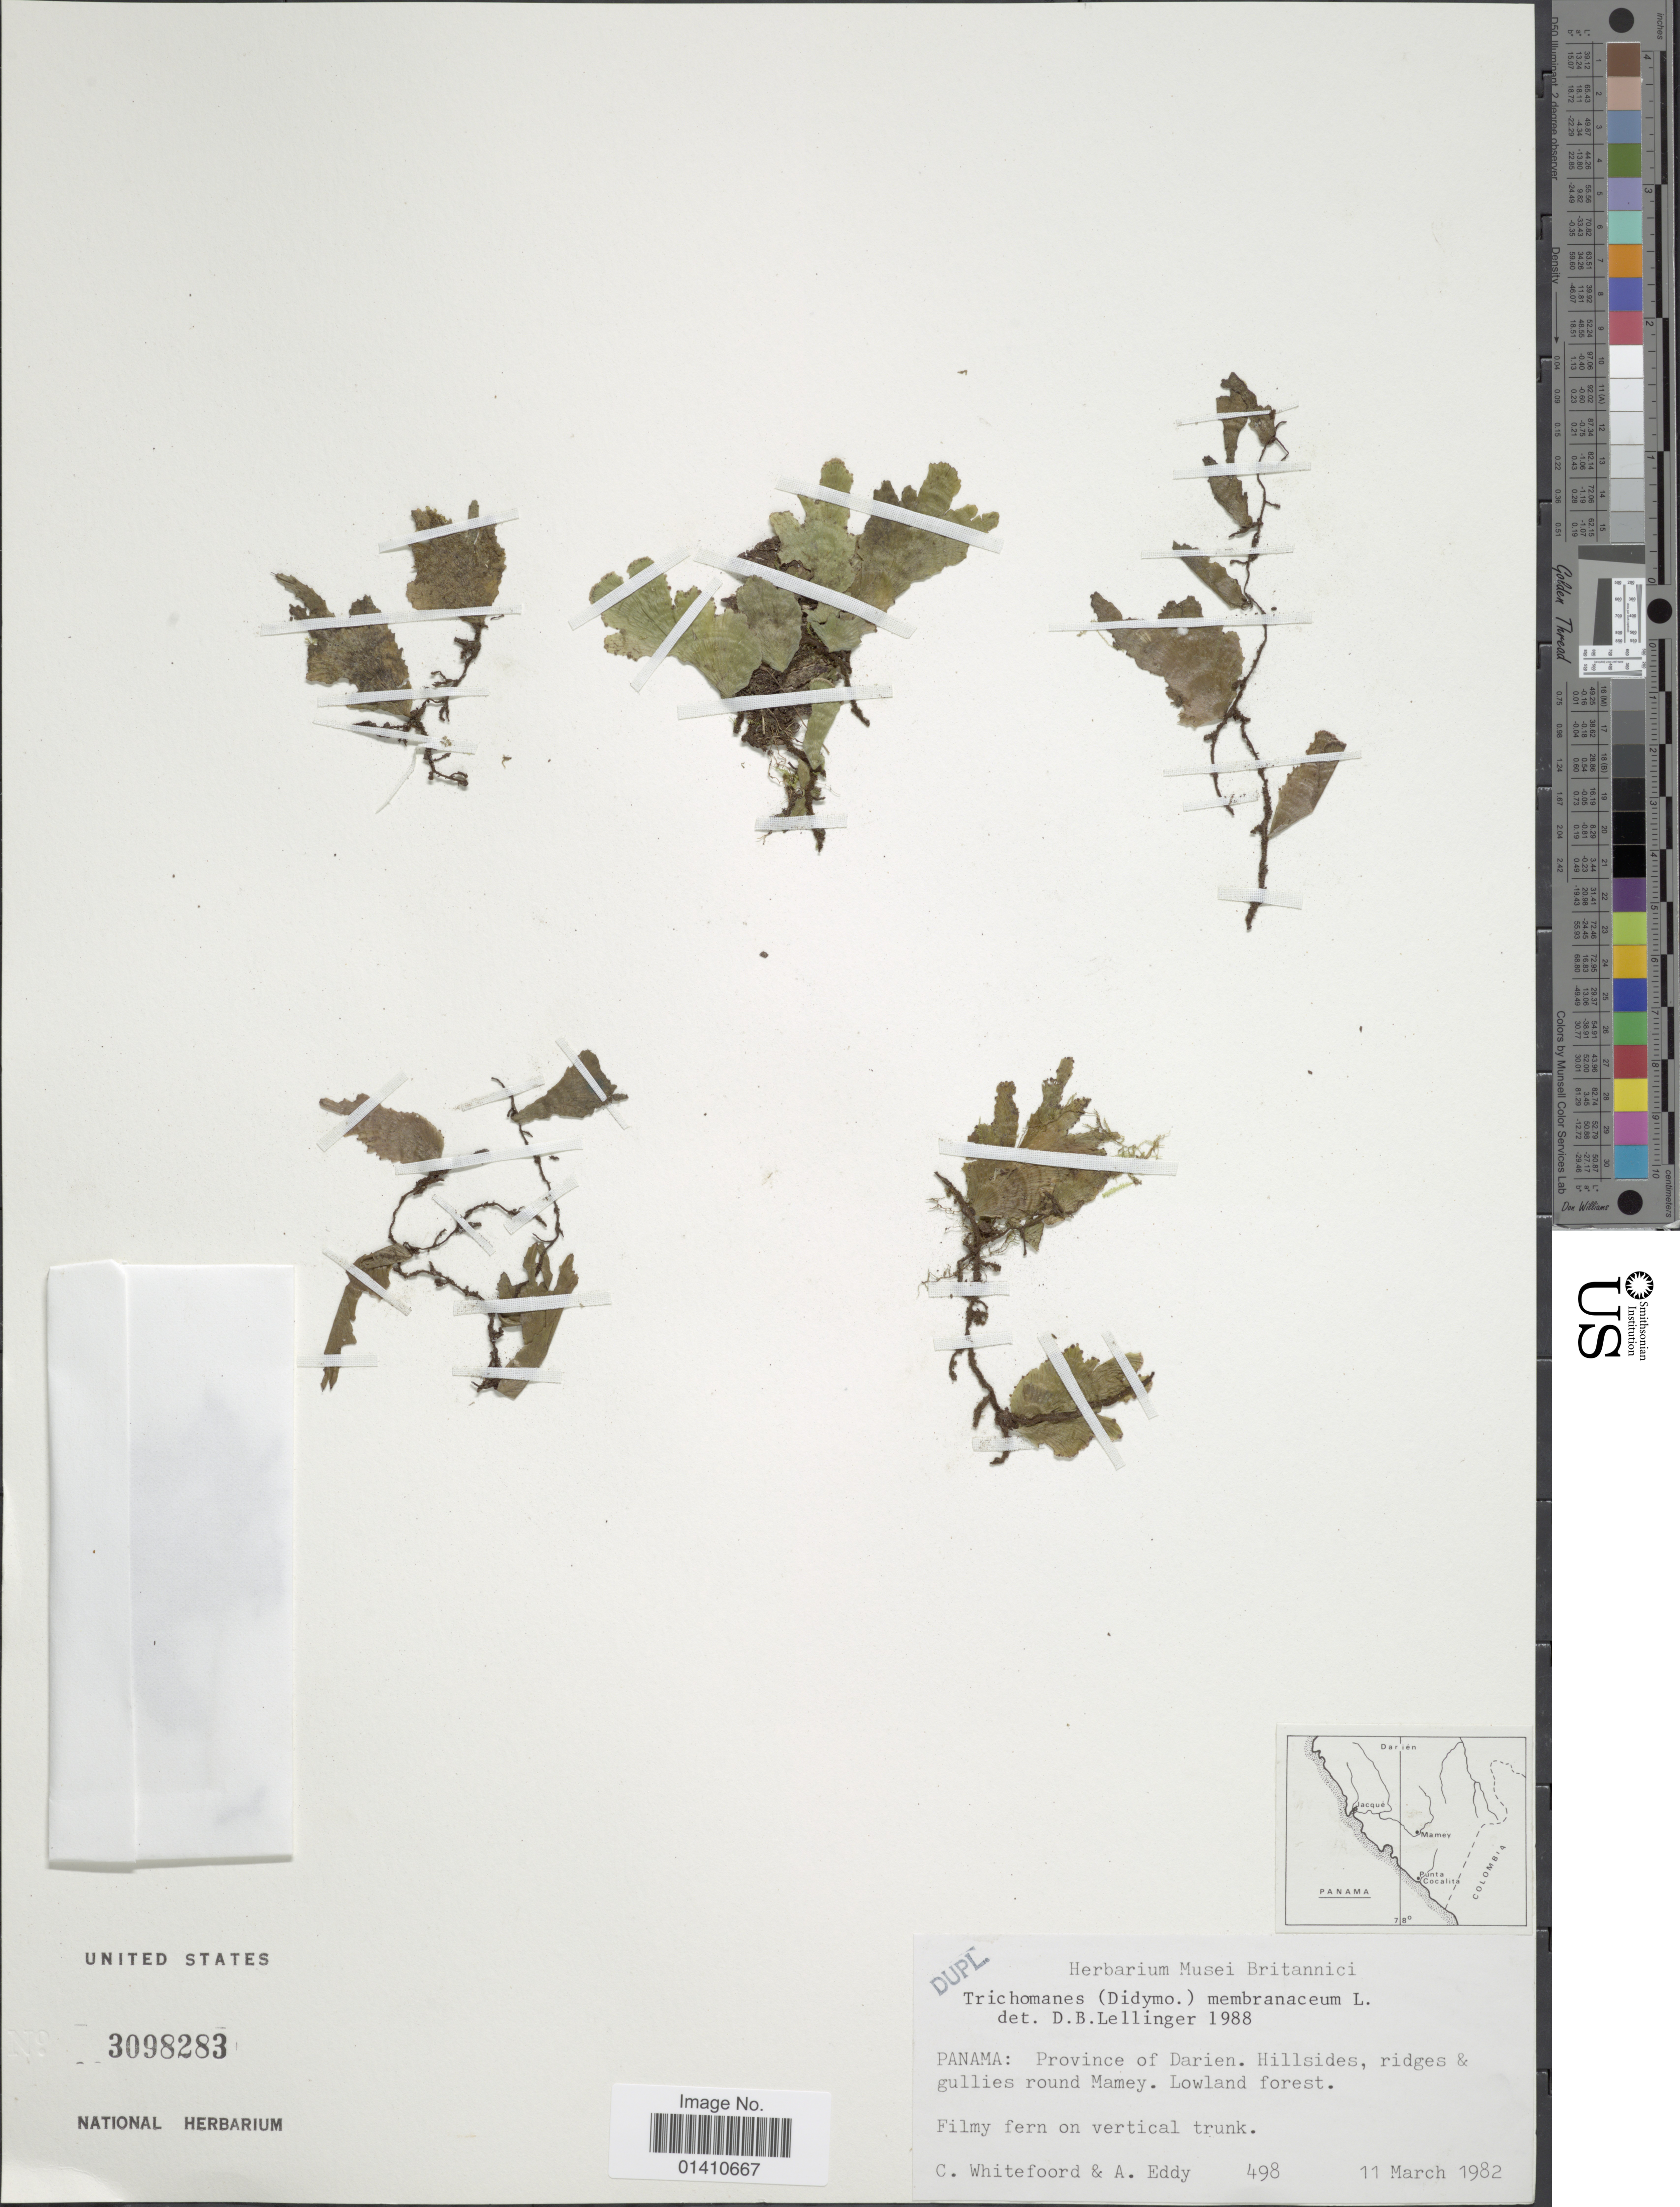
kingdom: Plantae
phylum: Tracheophyta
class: Polypodiopsida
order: Hymenophyllales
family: Hymenophyllaceae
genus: Didymoglossum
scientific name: Didymoglossum membranaceum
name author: (L.) Vareschi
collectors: C. Whitefoord & A. Eddy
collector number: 498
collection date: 1982-03-11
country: Panama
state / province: Darién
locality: Province of Darien. Hillside, ridge & gullies rpund Mamey. Lowland forest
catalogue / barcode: US 3098283